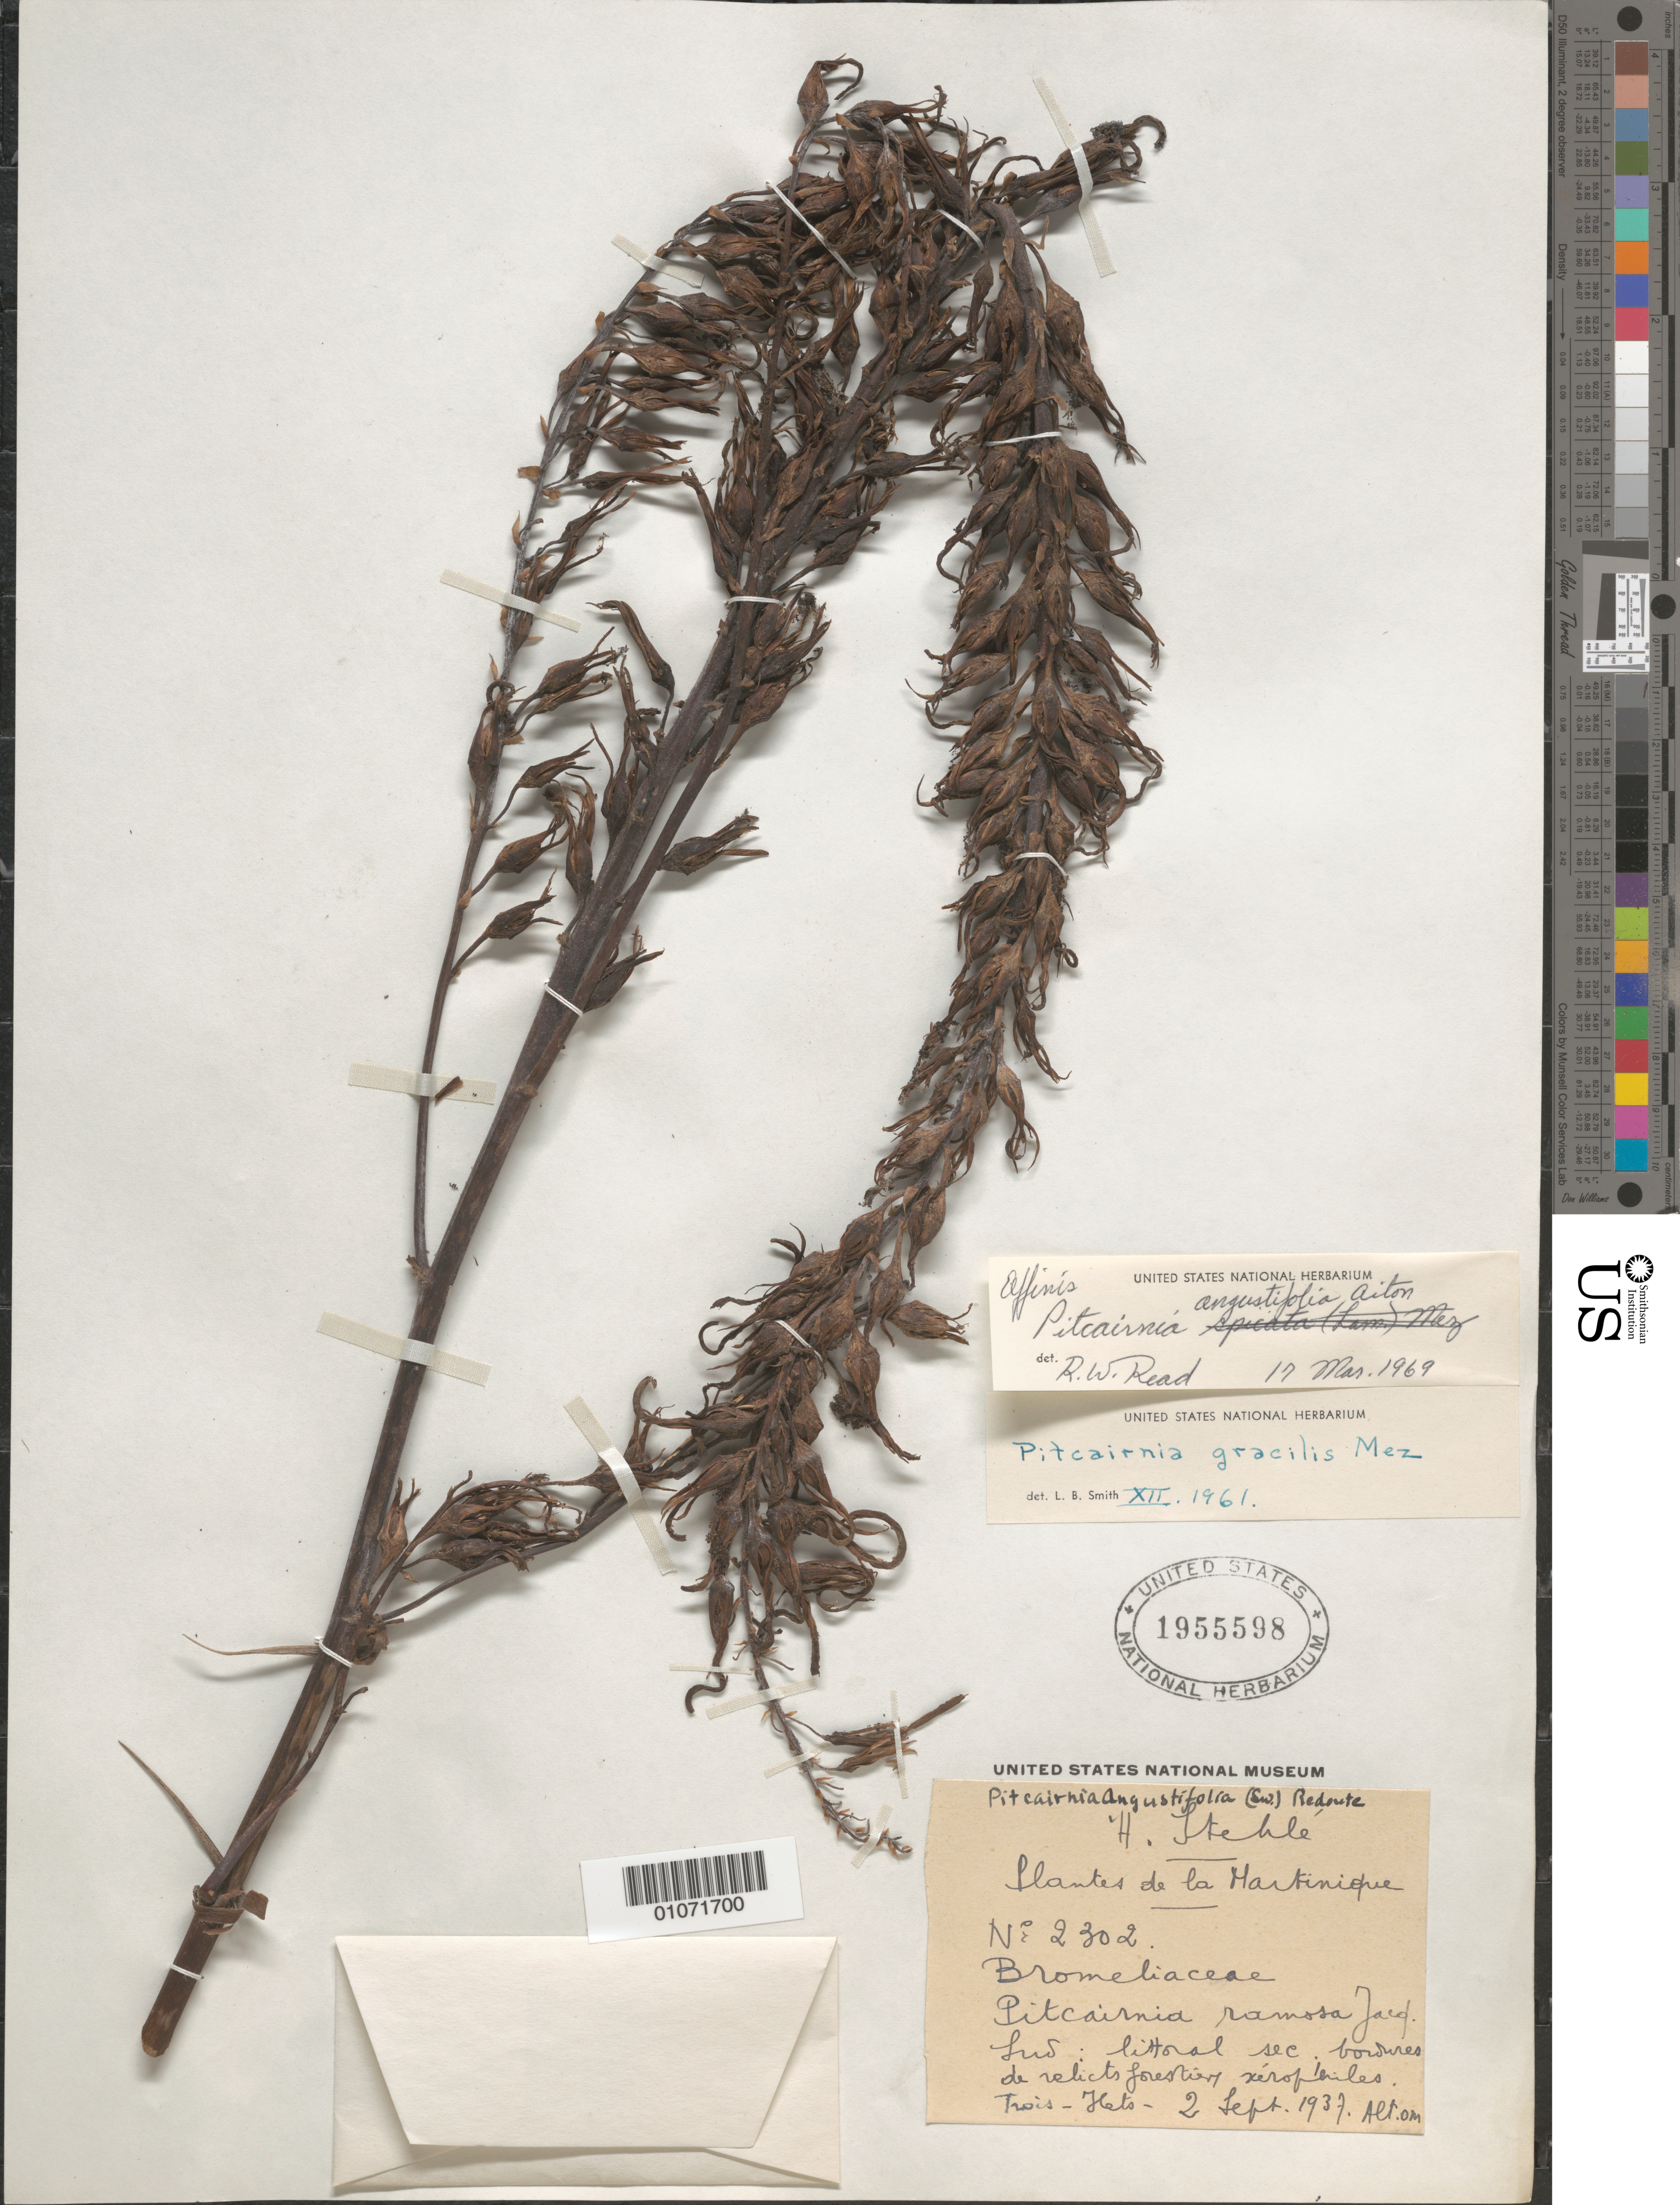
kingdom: Plantae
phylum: Tracheophyta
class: Liliopsida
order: Poales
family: Bromeliaceae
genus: Pitcairnia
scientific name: Pitcairnia angustifolia var. angustifolia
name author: Sol. ex Aiton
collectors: E. Steele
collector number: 2302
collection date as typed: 02 Sep 1937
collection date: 1937-09-02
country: Martinique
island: Martinique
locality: Trois-Îlets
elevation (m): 0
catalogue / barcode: US 1955598